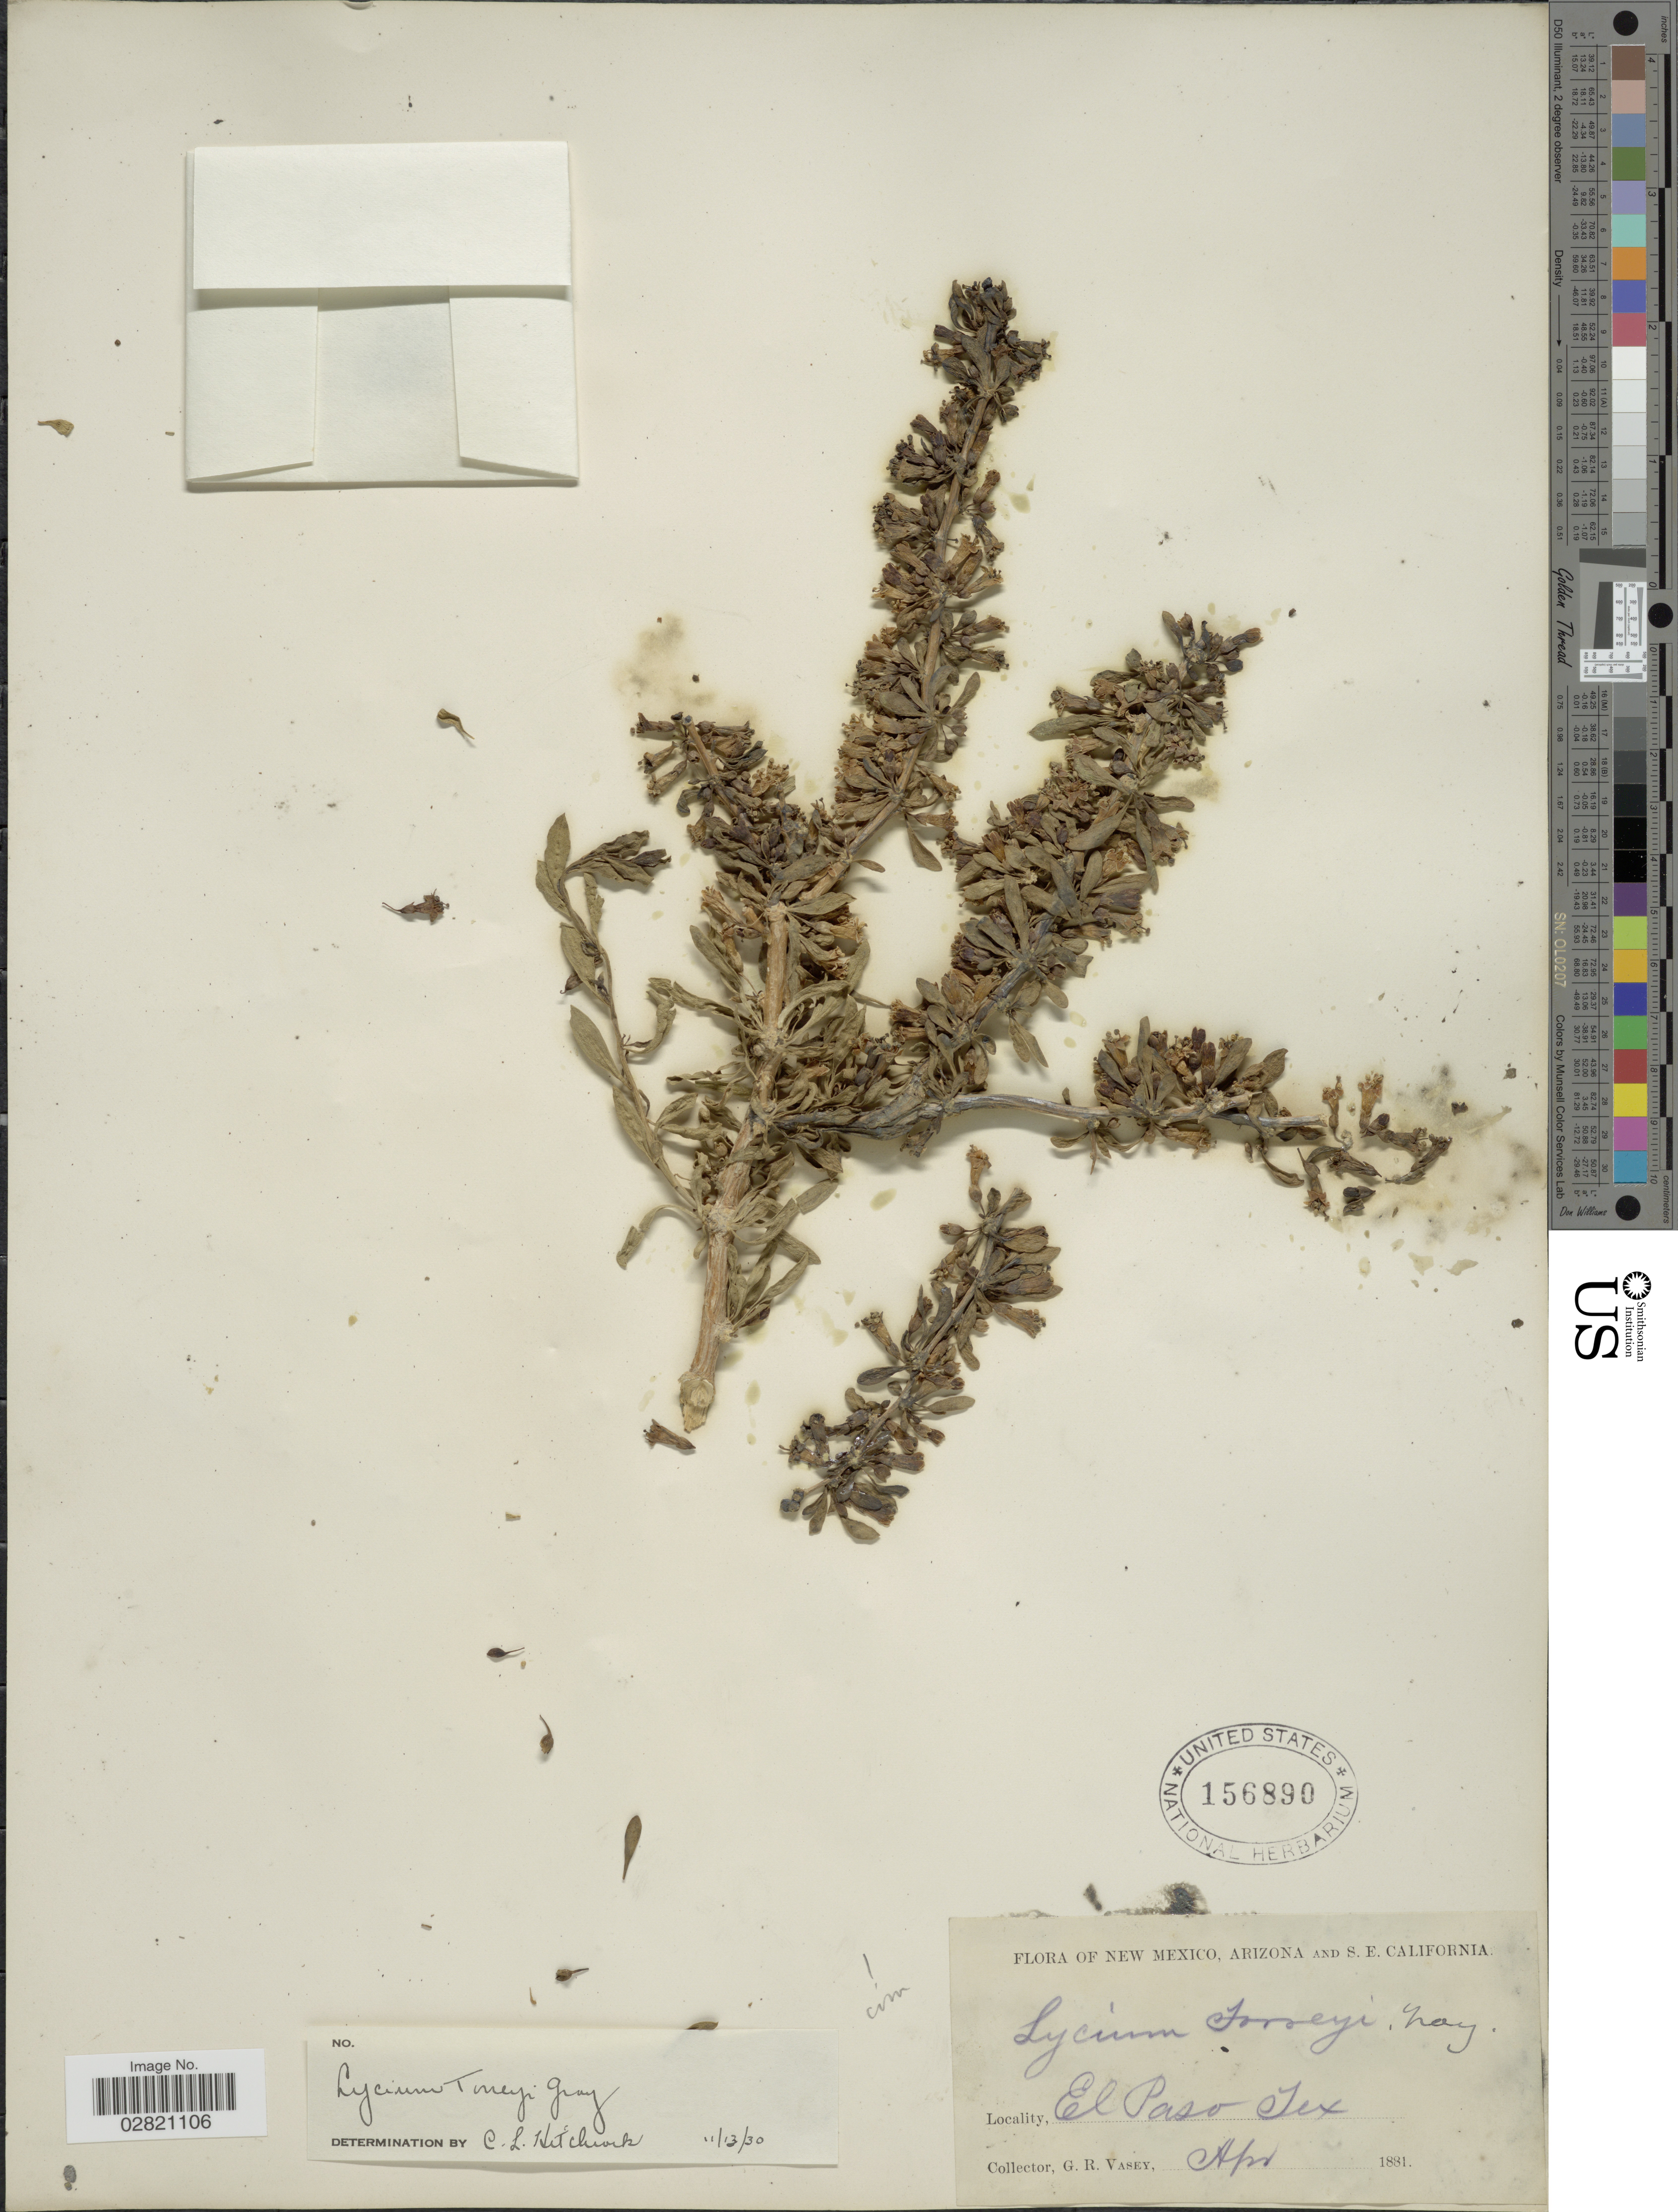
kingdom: Plantae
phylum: Tracheophyta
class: Magnoliopsida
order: Solanales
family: Solanaceae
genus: Lycium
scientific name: Lycium torreyi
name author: A. Gray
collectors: G. R. Vasey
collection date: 1881-04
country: United States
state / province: Texas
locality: El Paso Tex.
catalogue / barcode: US 156890